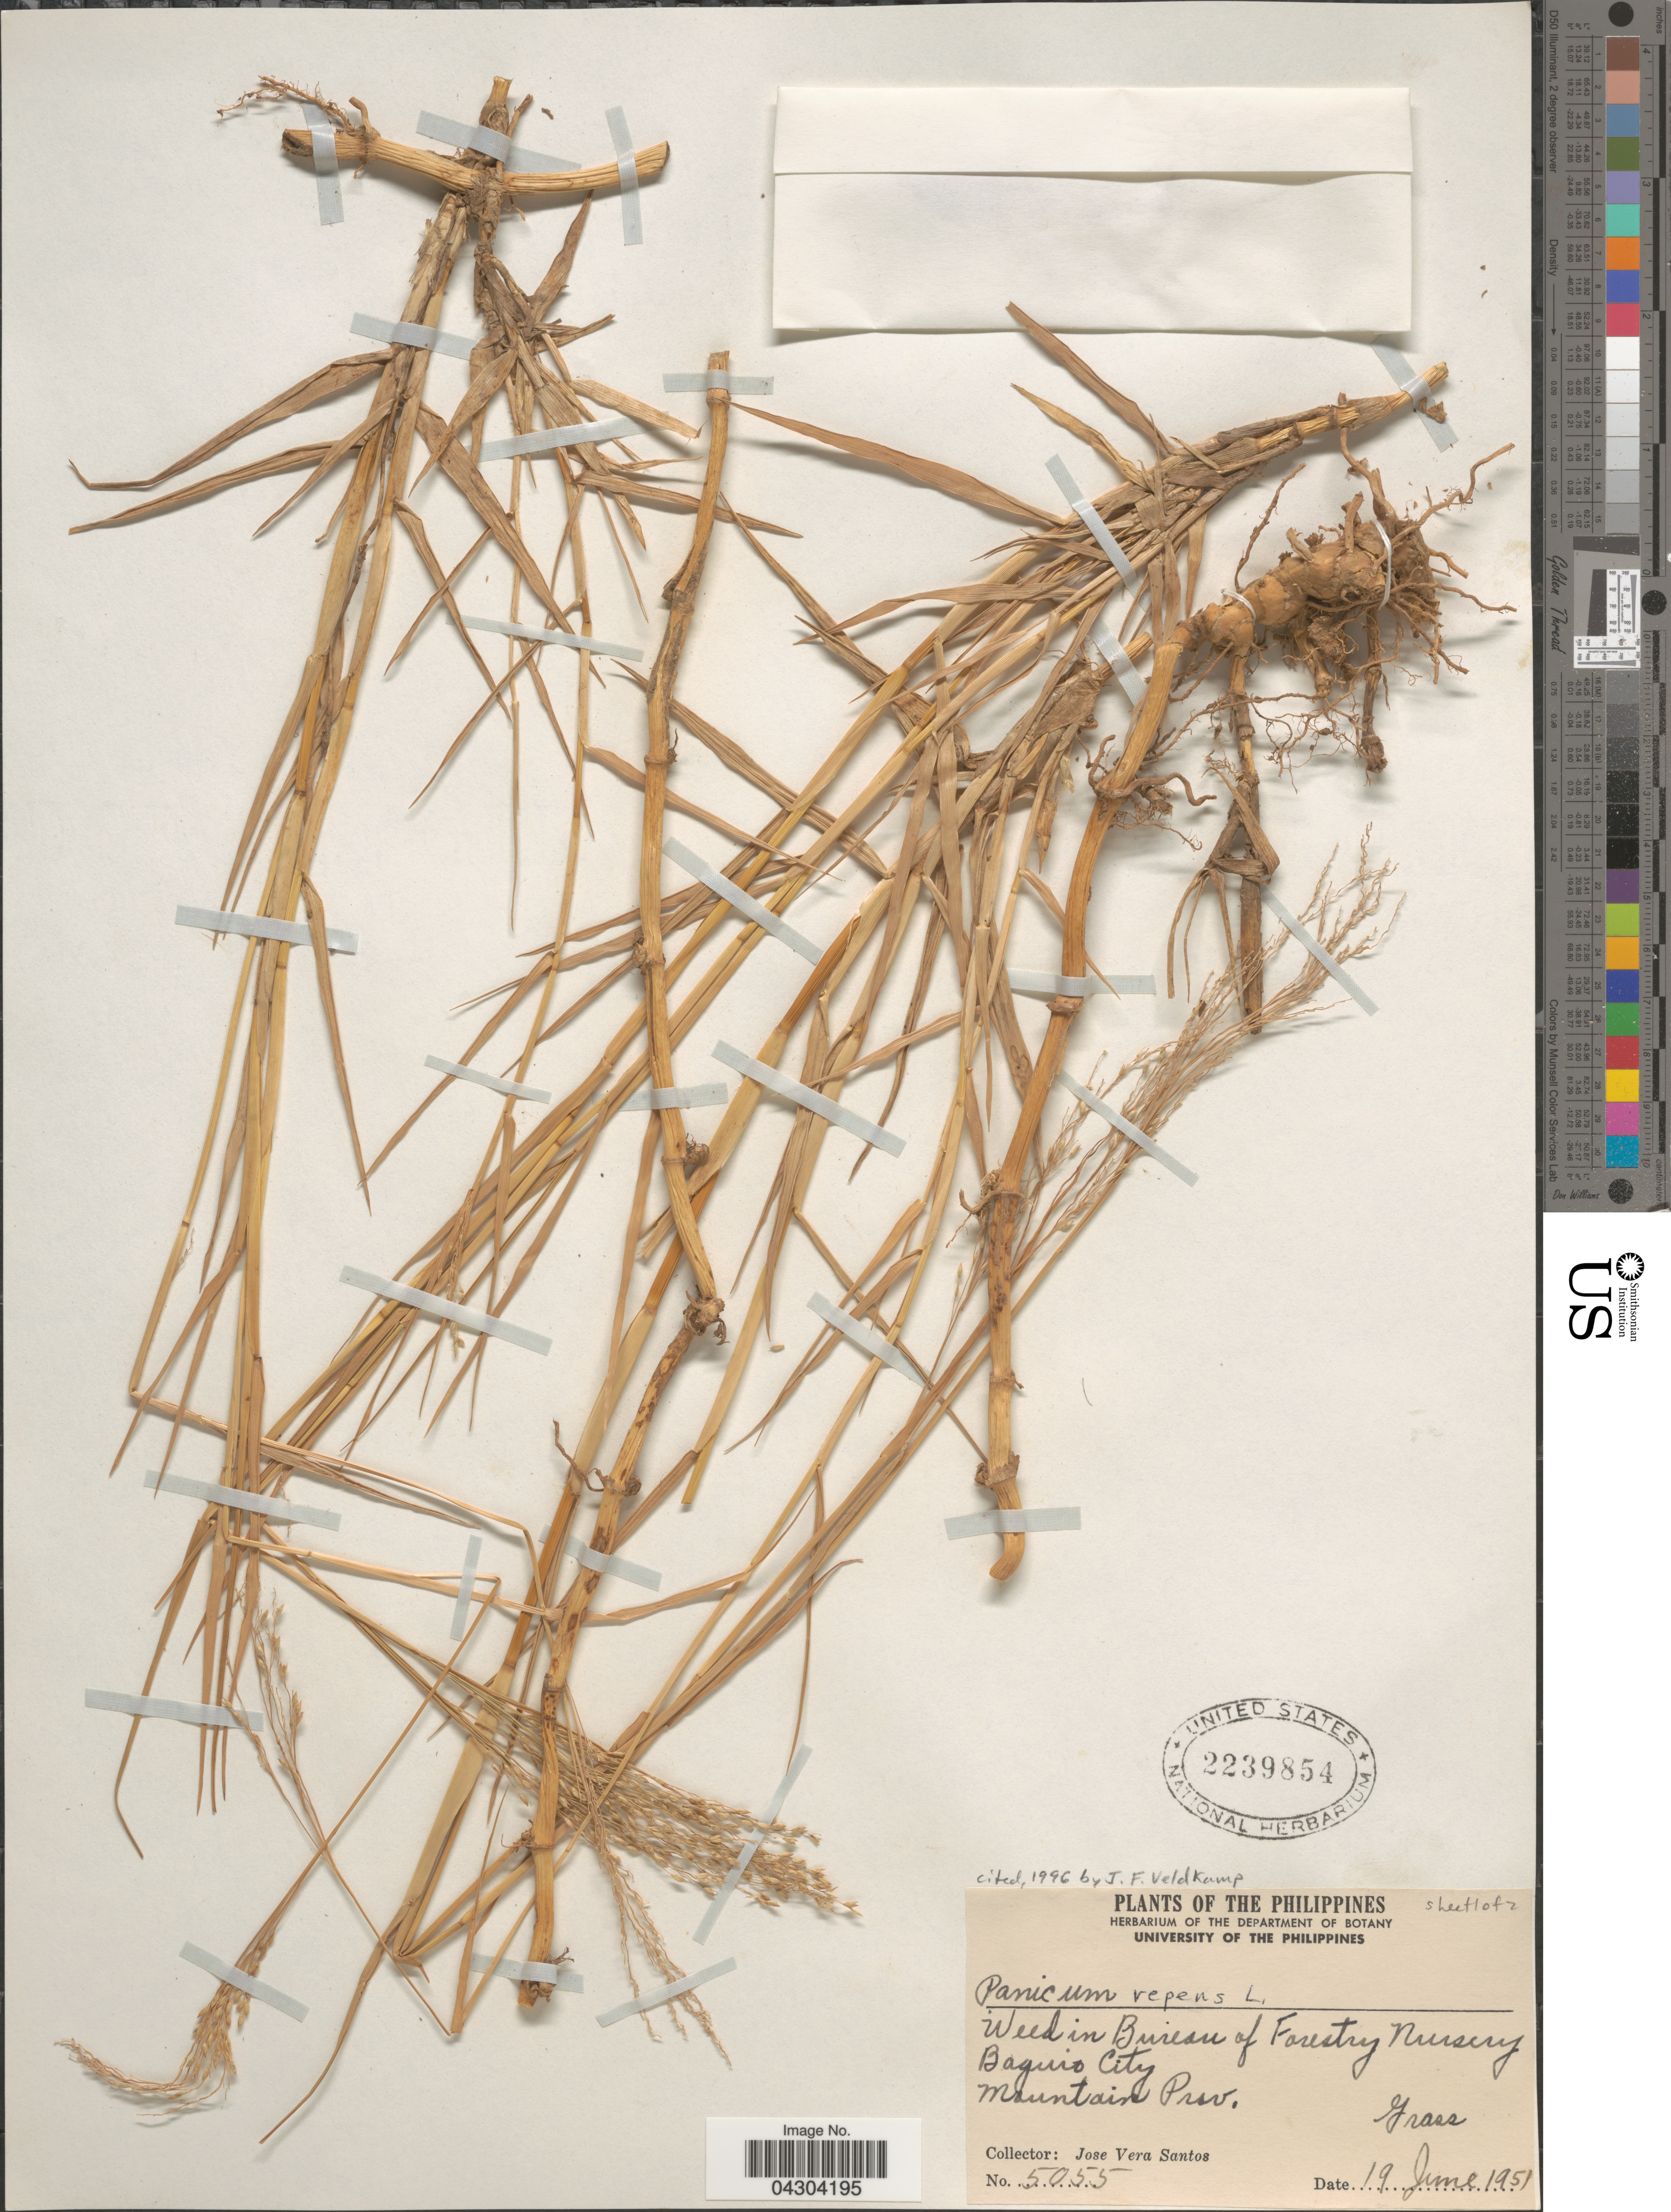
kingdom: Plantae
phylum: Tracheophyta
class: Liliopsida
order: Poales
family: Poaceae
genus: Panicum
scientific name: Panicum repens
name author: L.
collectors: J. V. Santos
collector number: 5055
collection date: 1951-06-19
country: Philippines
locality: Bureau of Forestry Nursery. Baguio City. Mountain Prov.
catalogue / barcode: US 2239854